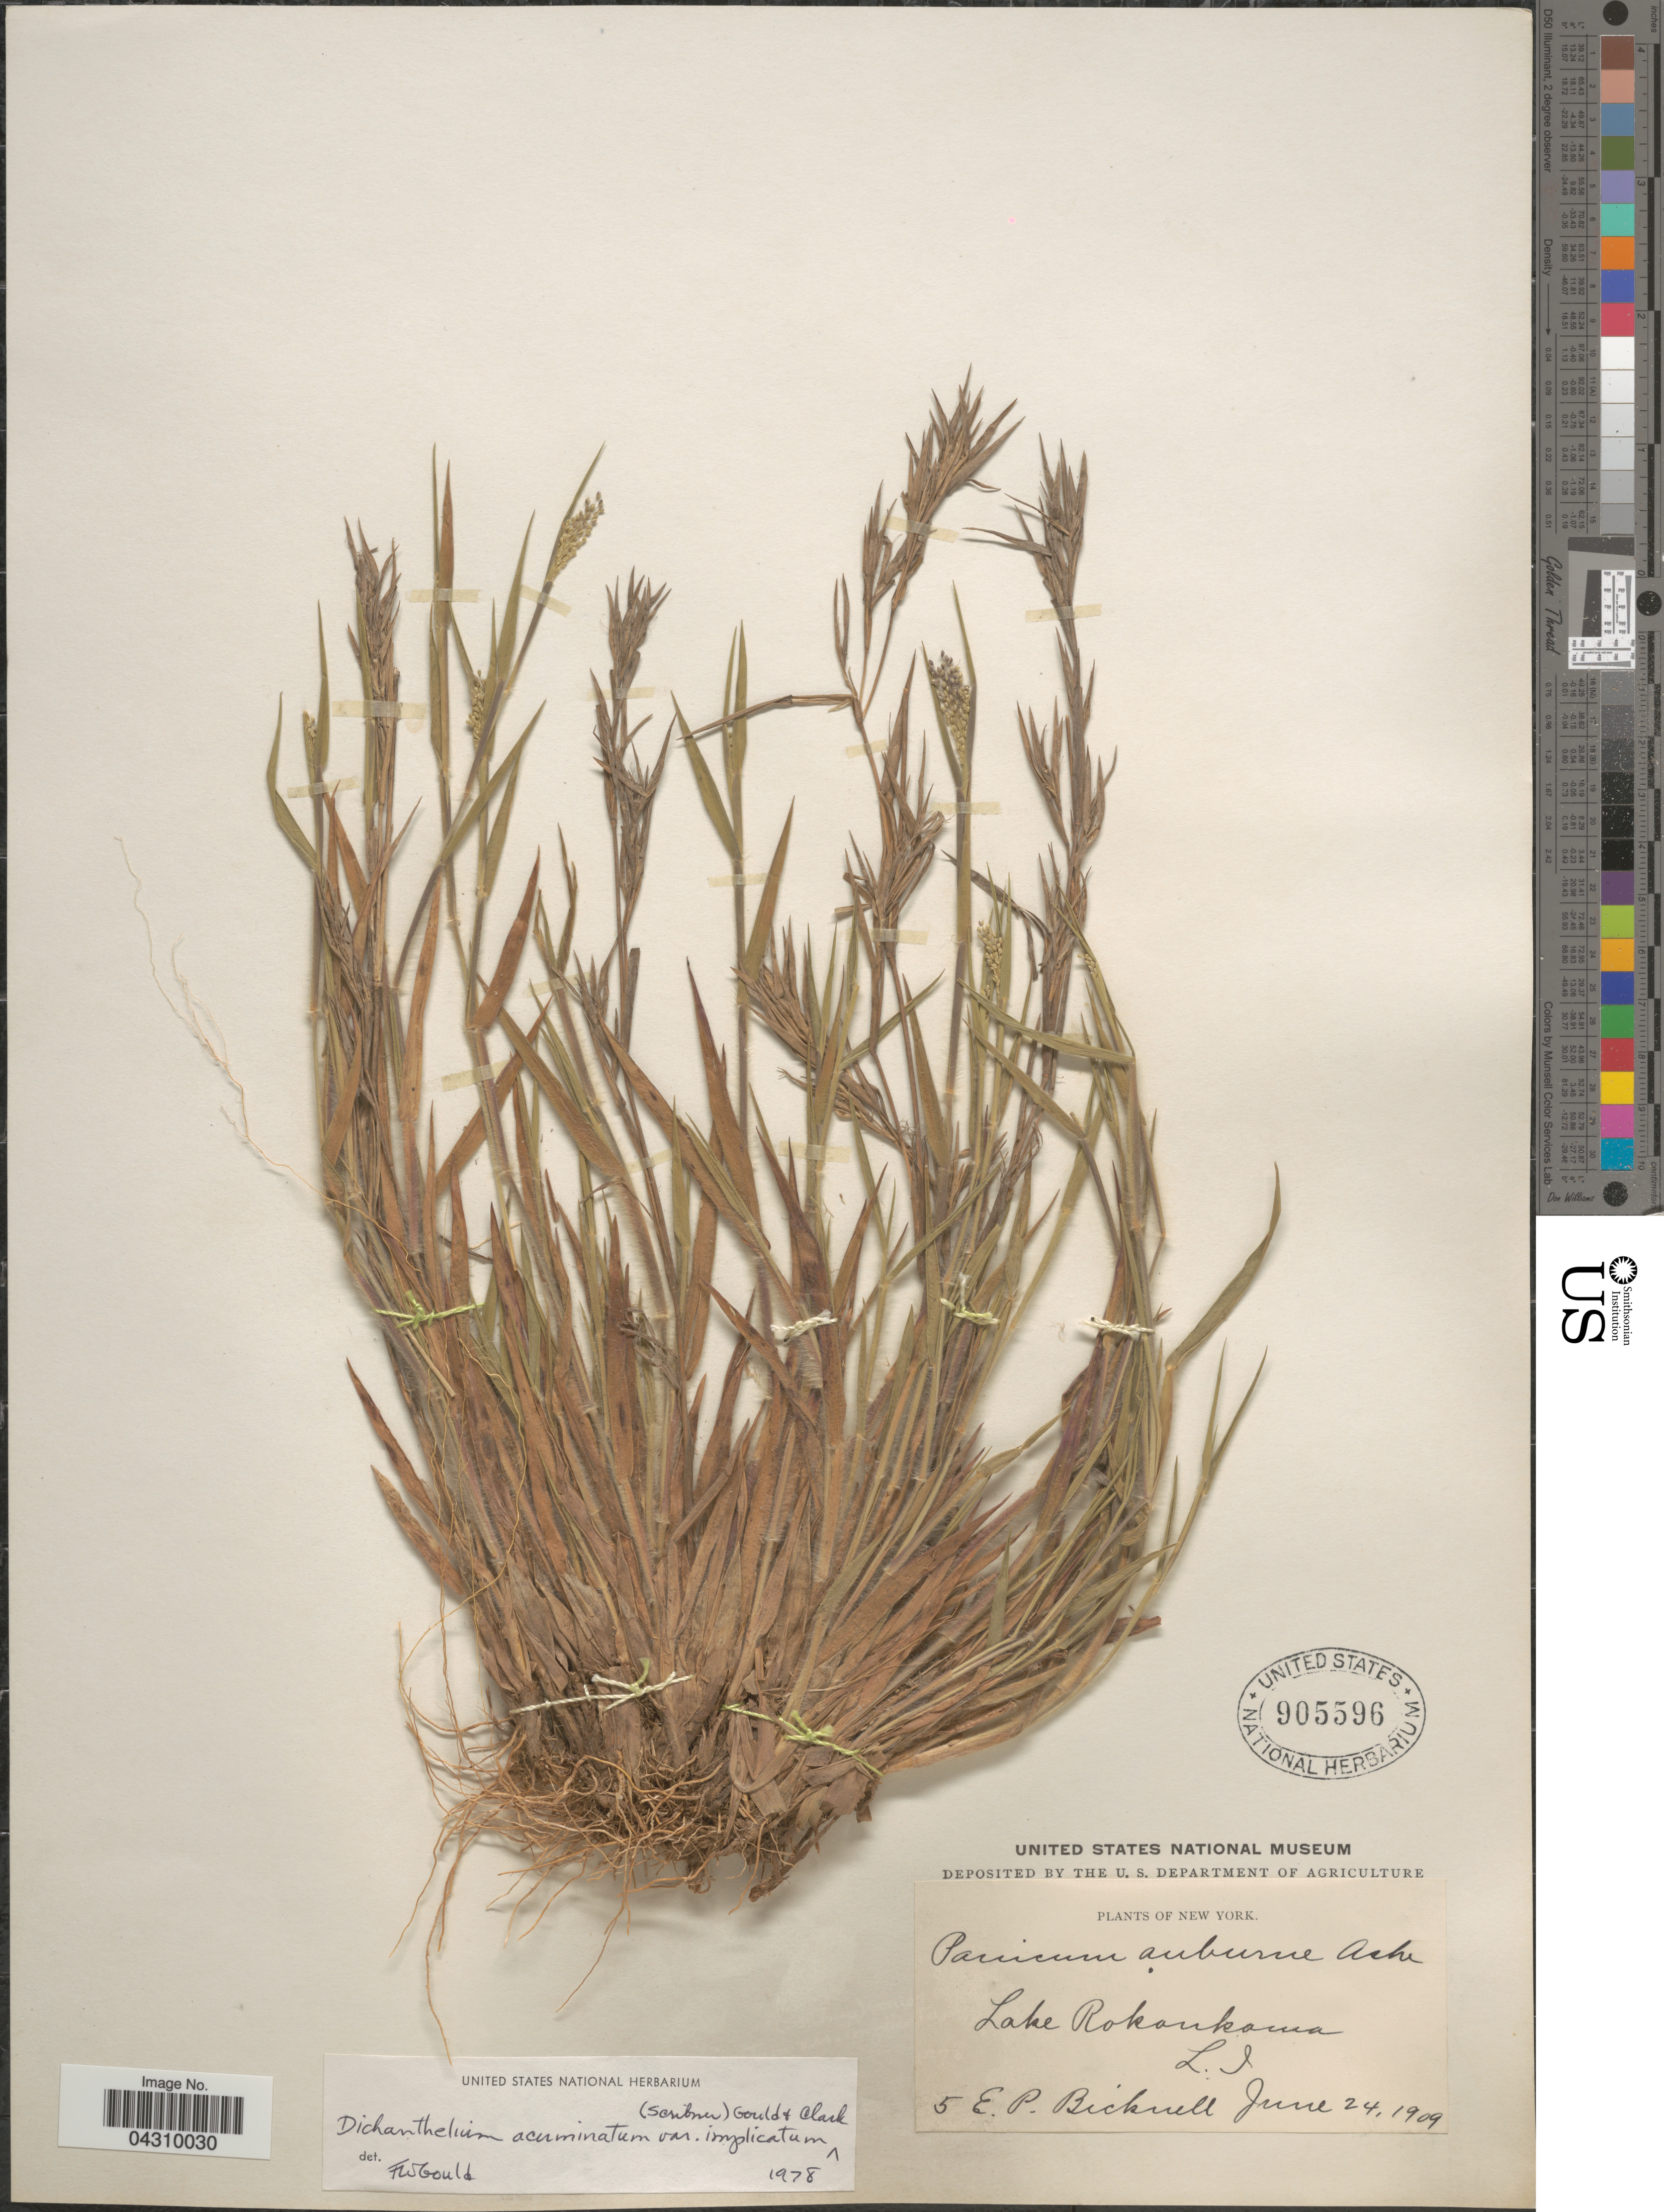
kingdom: Plantae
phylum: Tracheophyta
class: Liliopsida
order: Poales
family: Poaceae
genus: Dichanthelium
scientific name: Dichanthelium acuminatum var. acuminatum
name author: (Sw.) Gould & C.A. Clark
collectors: E. P. Bicknell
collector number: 5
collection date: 1909-06-24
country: United States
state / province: New York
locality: Lake Ronkonkoma L. I.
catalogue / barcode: US 905596